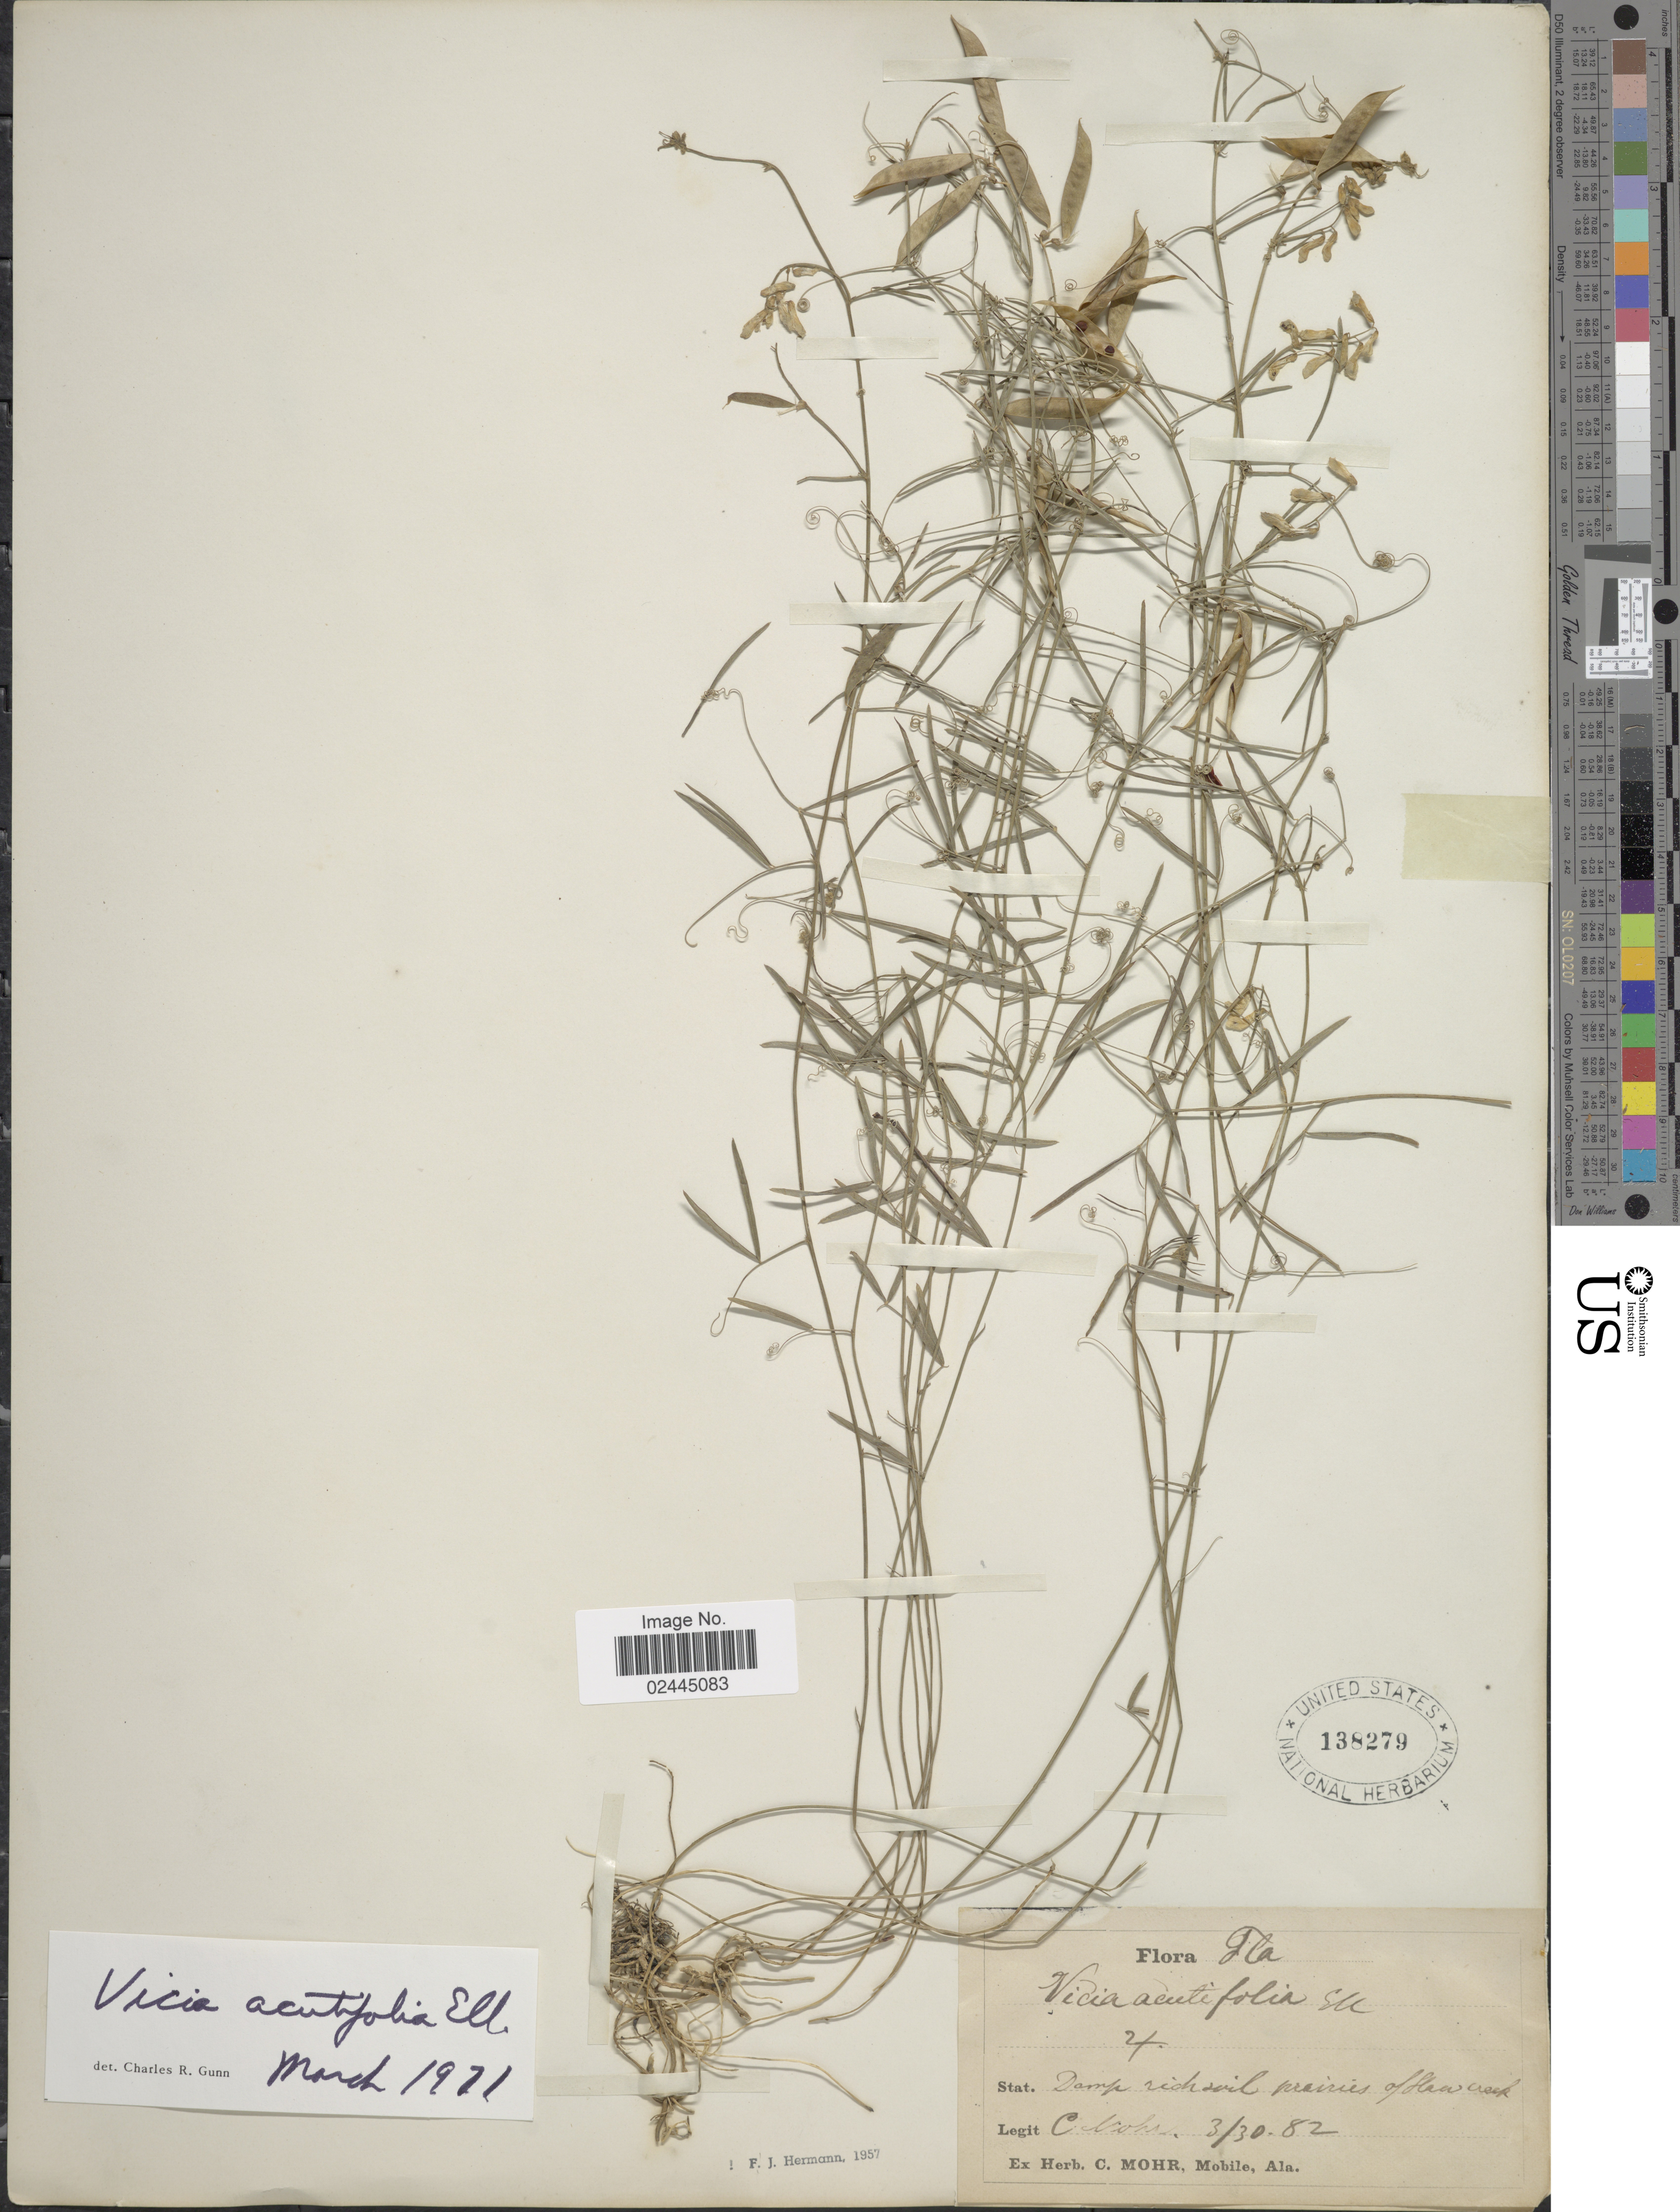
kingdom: Plantae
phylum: Tracheophyta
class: Magnoliopsida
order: Fabales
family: Fabaceae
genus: Vicia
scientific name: Vicia acutifolia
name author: Elliott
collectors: Mohr, C. T. (herbarium)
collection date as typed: Transcribed d/m/y: 30/3/82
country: United States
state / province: Florida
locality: Fla. Damp rich soil prairies of Stan Creek.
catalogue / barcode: US 138279